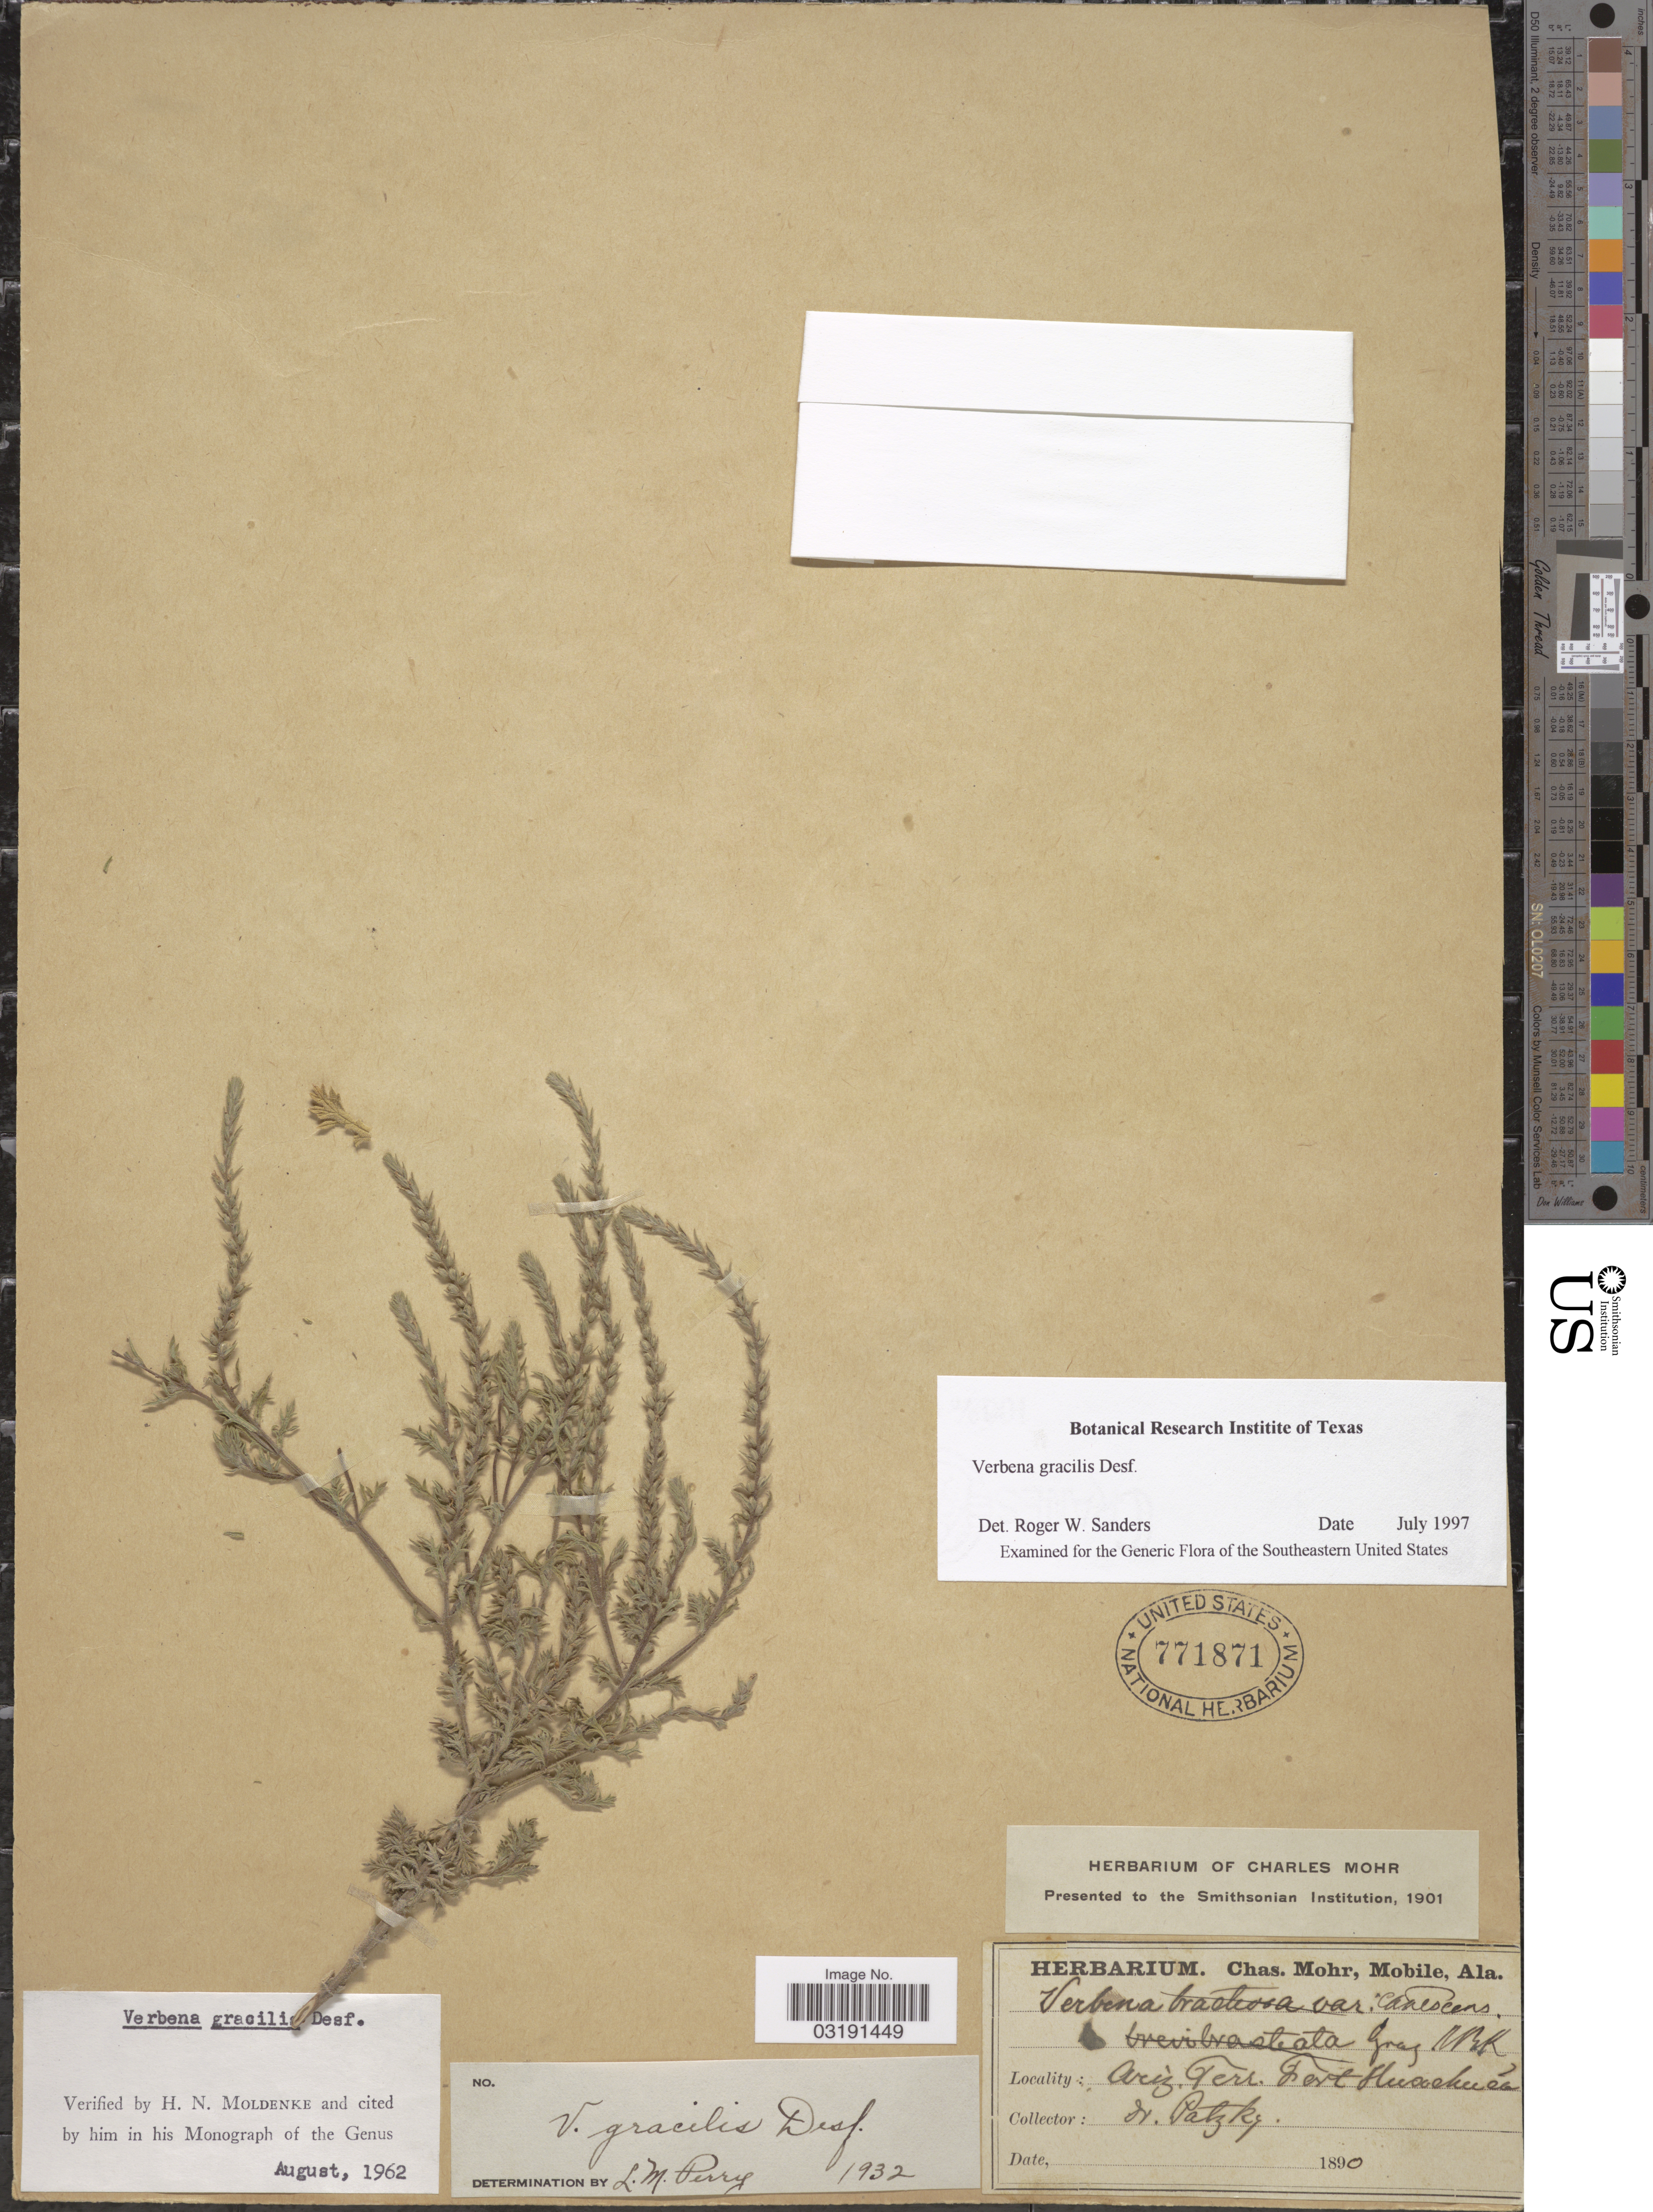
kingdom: Plantae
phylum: Tracheophyta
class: Magnoliopsida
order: Lamiales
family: Verbenaceae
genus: Verbena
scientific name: Verbena gracilis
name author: Desf.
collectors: -. Patzky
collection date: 1890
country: United States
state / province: Arizona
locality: Ariz. Terr. Fort Huachuca.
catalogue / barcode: US 771871